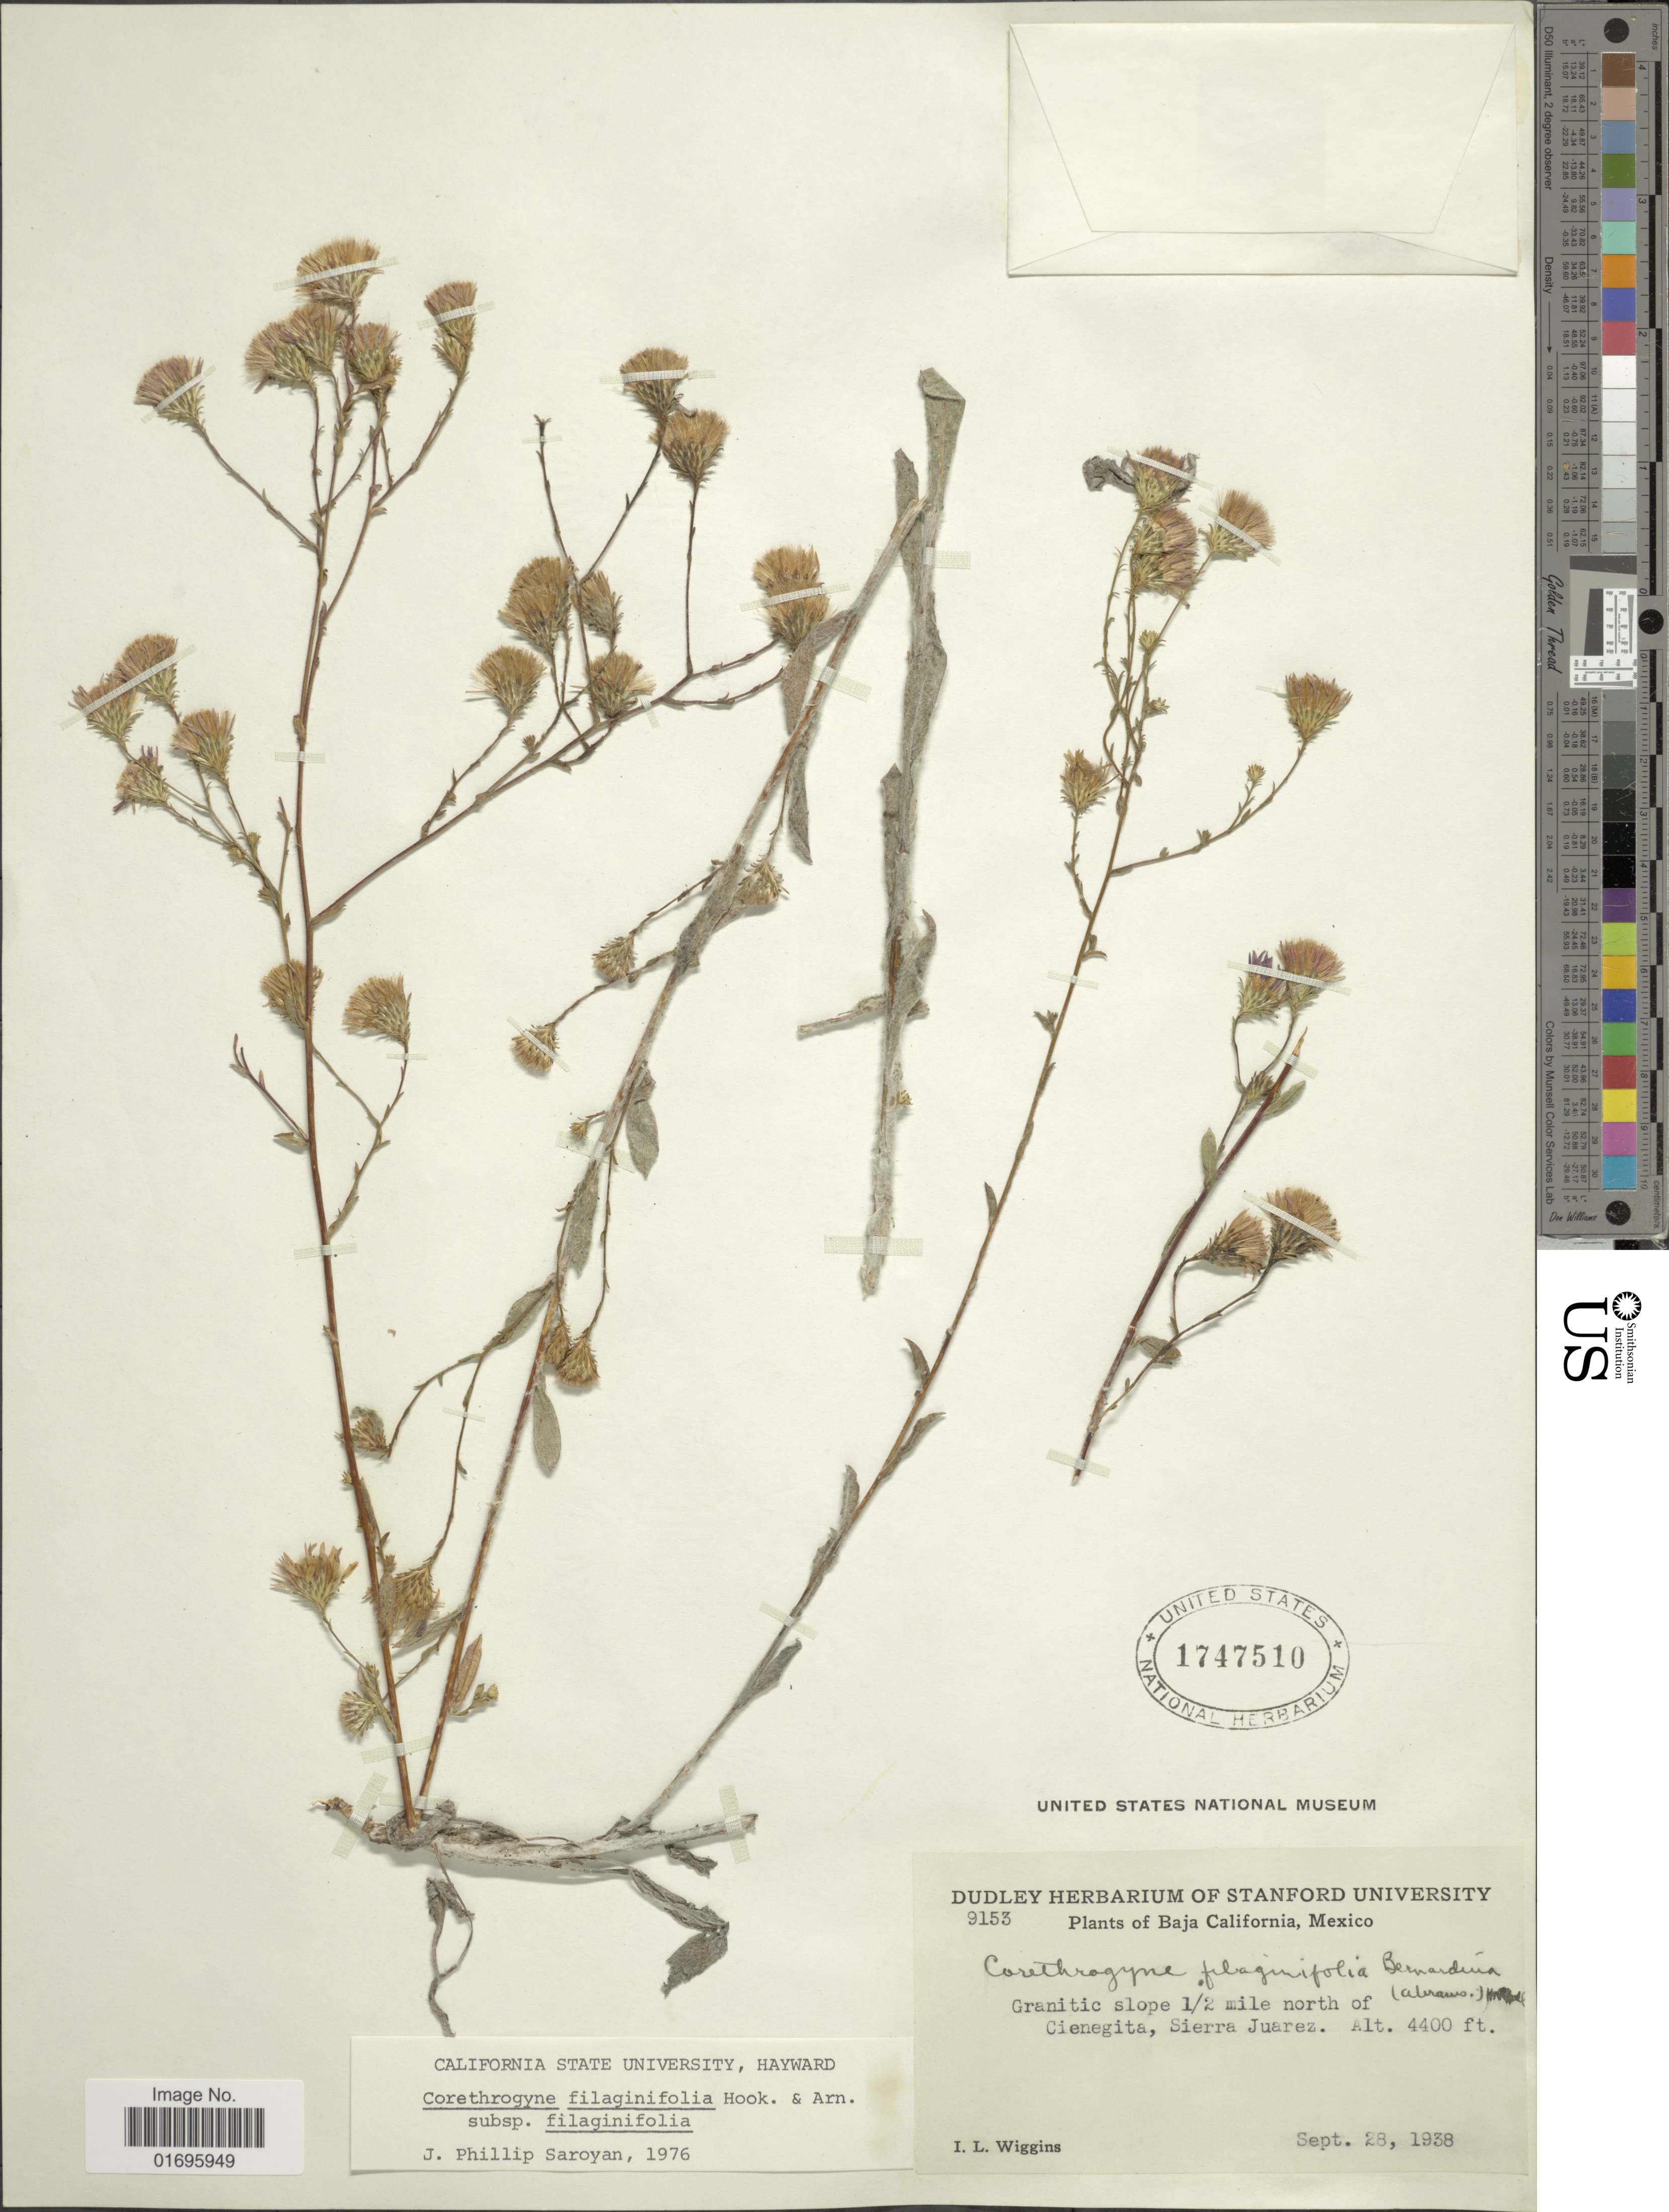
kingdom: Plantae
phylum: Tracheophyta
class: Magnoliopsida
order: Asterales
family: Asteraceae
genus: Corethrogyne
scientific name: Corethrogyne filaginifolia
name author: (Hook. & Arn.) Nutt.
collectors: I. L. Wiggins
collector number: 9153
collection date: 1938-09-28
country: Mexico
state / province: Baja California Norte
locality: Granitic slope 1/2 mile north of Cienegita, Sierra Juarez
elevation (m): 1341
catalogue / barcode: US 1747510